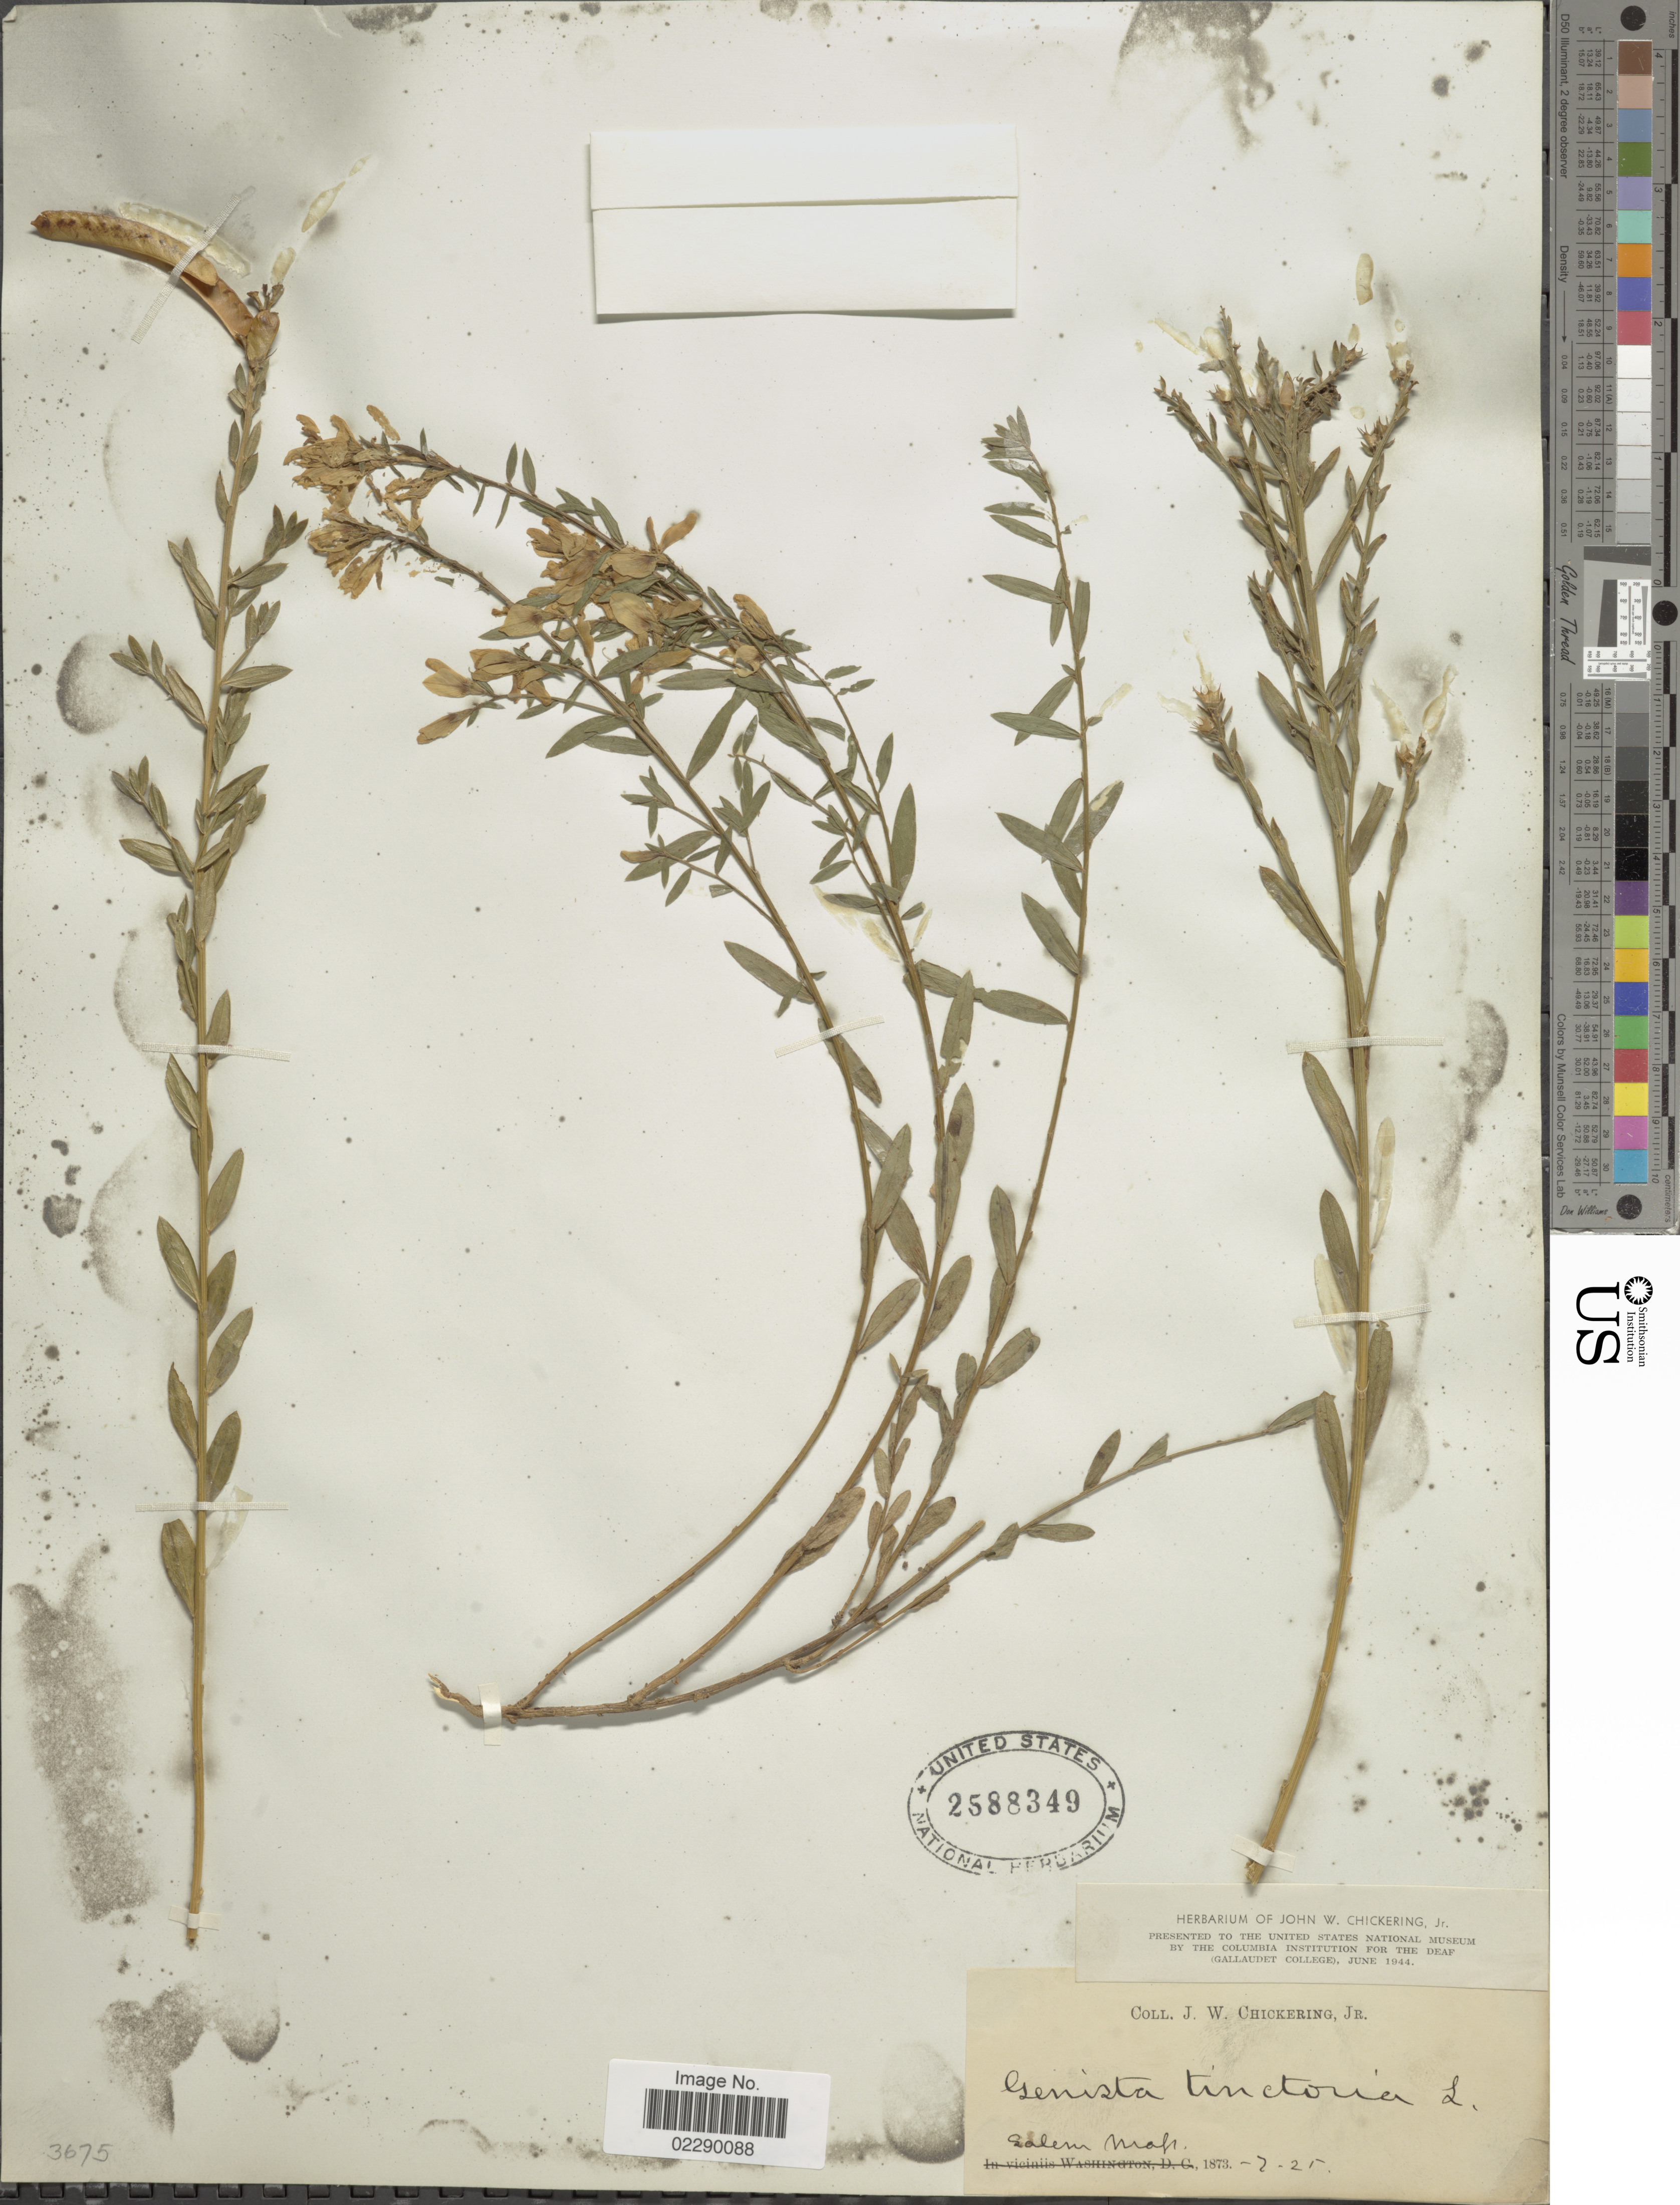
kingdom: Plantae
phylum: Tracheophyta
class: Magnoliopsida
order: Fabales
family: Fabaceae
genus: Genista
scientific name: Genista tinctoria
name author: L.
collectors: J. W. Chickering Jr.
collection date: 1873-02-25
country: United States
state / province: Massachusetts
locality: Salem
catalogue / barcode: US 2588349